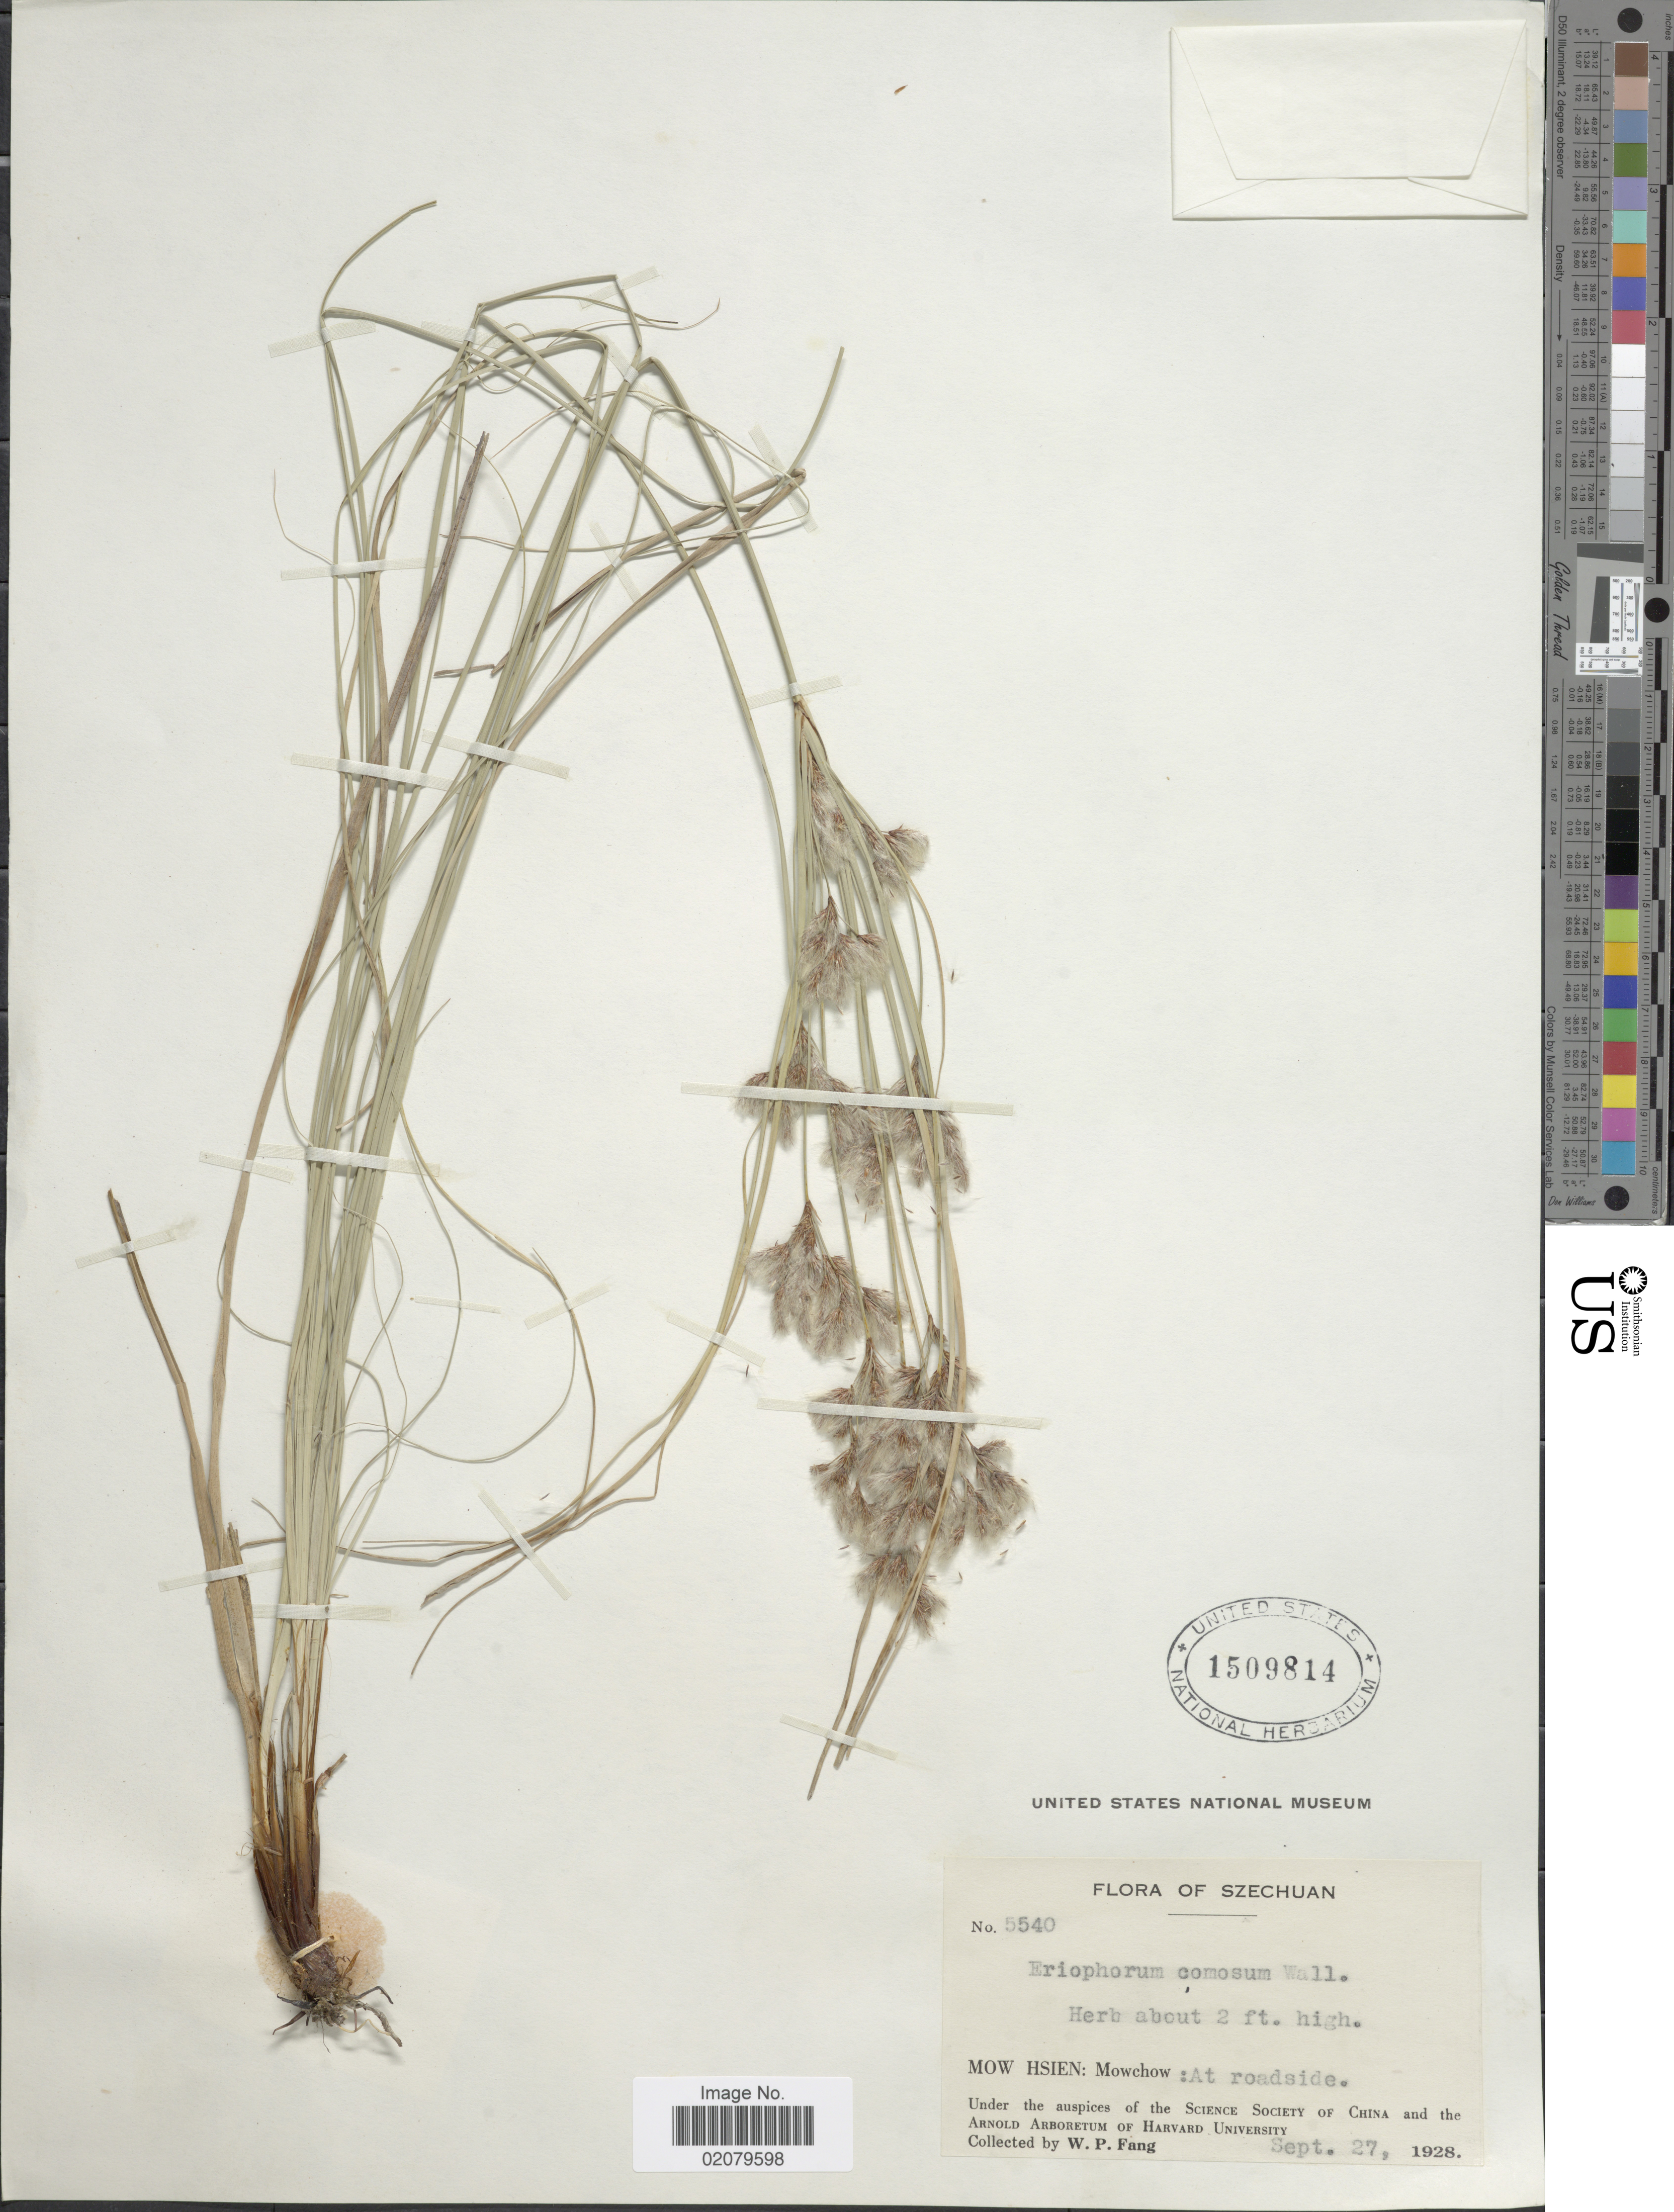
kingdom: Plantae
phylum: Tracheophyta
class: Liliopsida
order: Poales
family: Cyperaceae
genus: Erioscirpus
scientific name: Erioscirpus comosus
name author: (Wall.) Palla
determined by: Strong, Mark T., (BOT), Smithsonian Institution - National Museum of Natural History (UNITED STATES)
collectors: W. P. Fang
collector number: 5540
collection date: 1928-09-27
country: China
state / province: Sichuan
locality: Szechuan, Mow Hsien: Mowchow: At roadside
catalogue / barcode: US 1509814